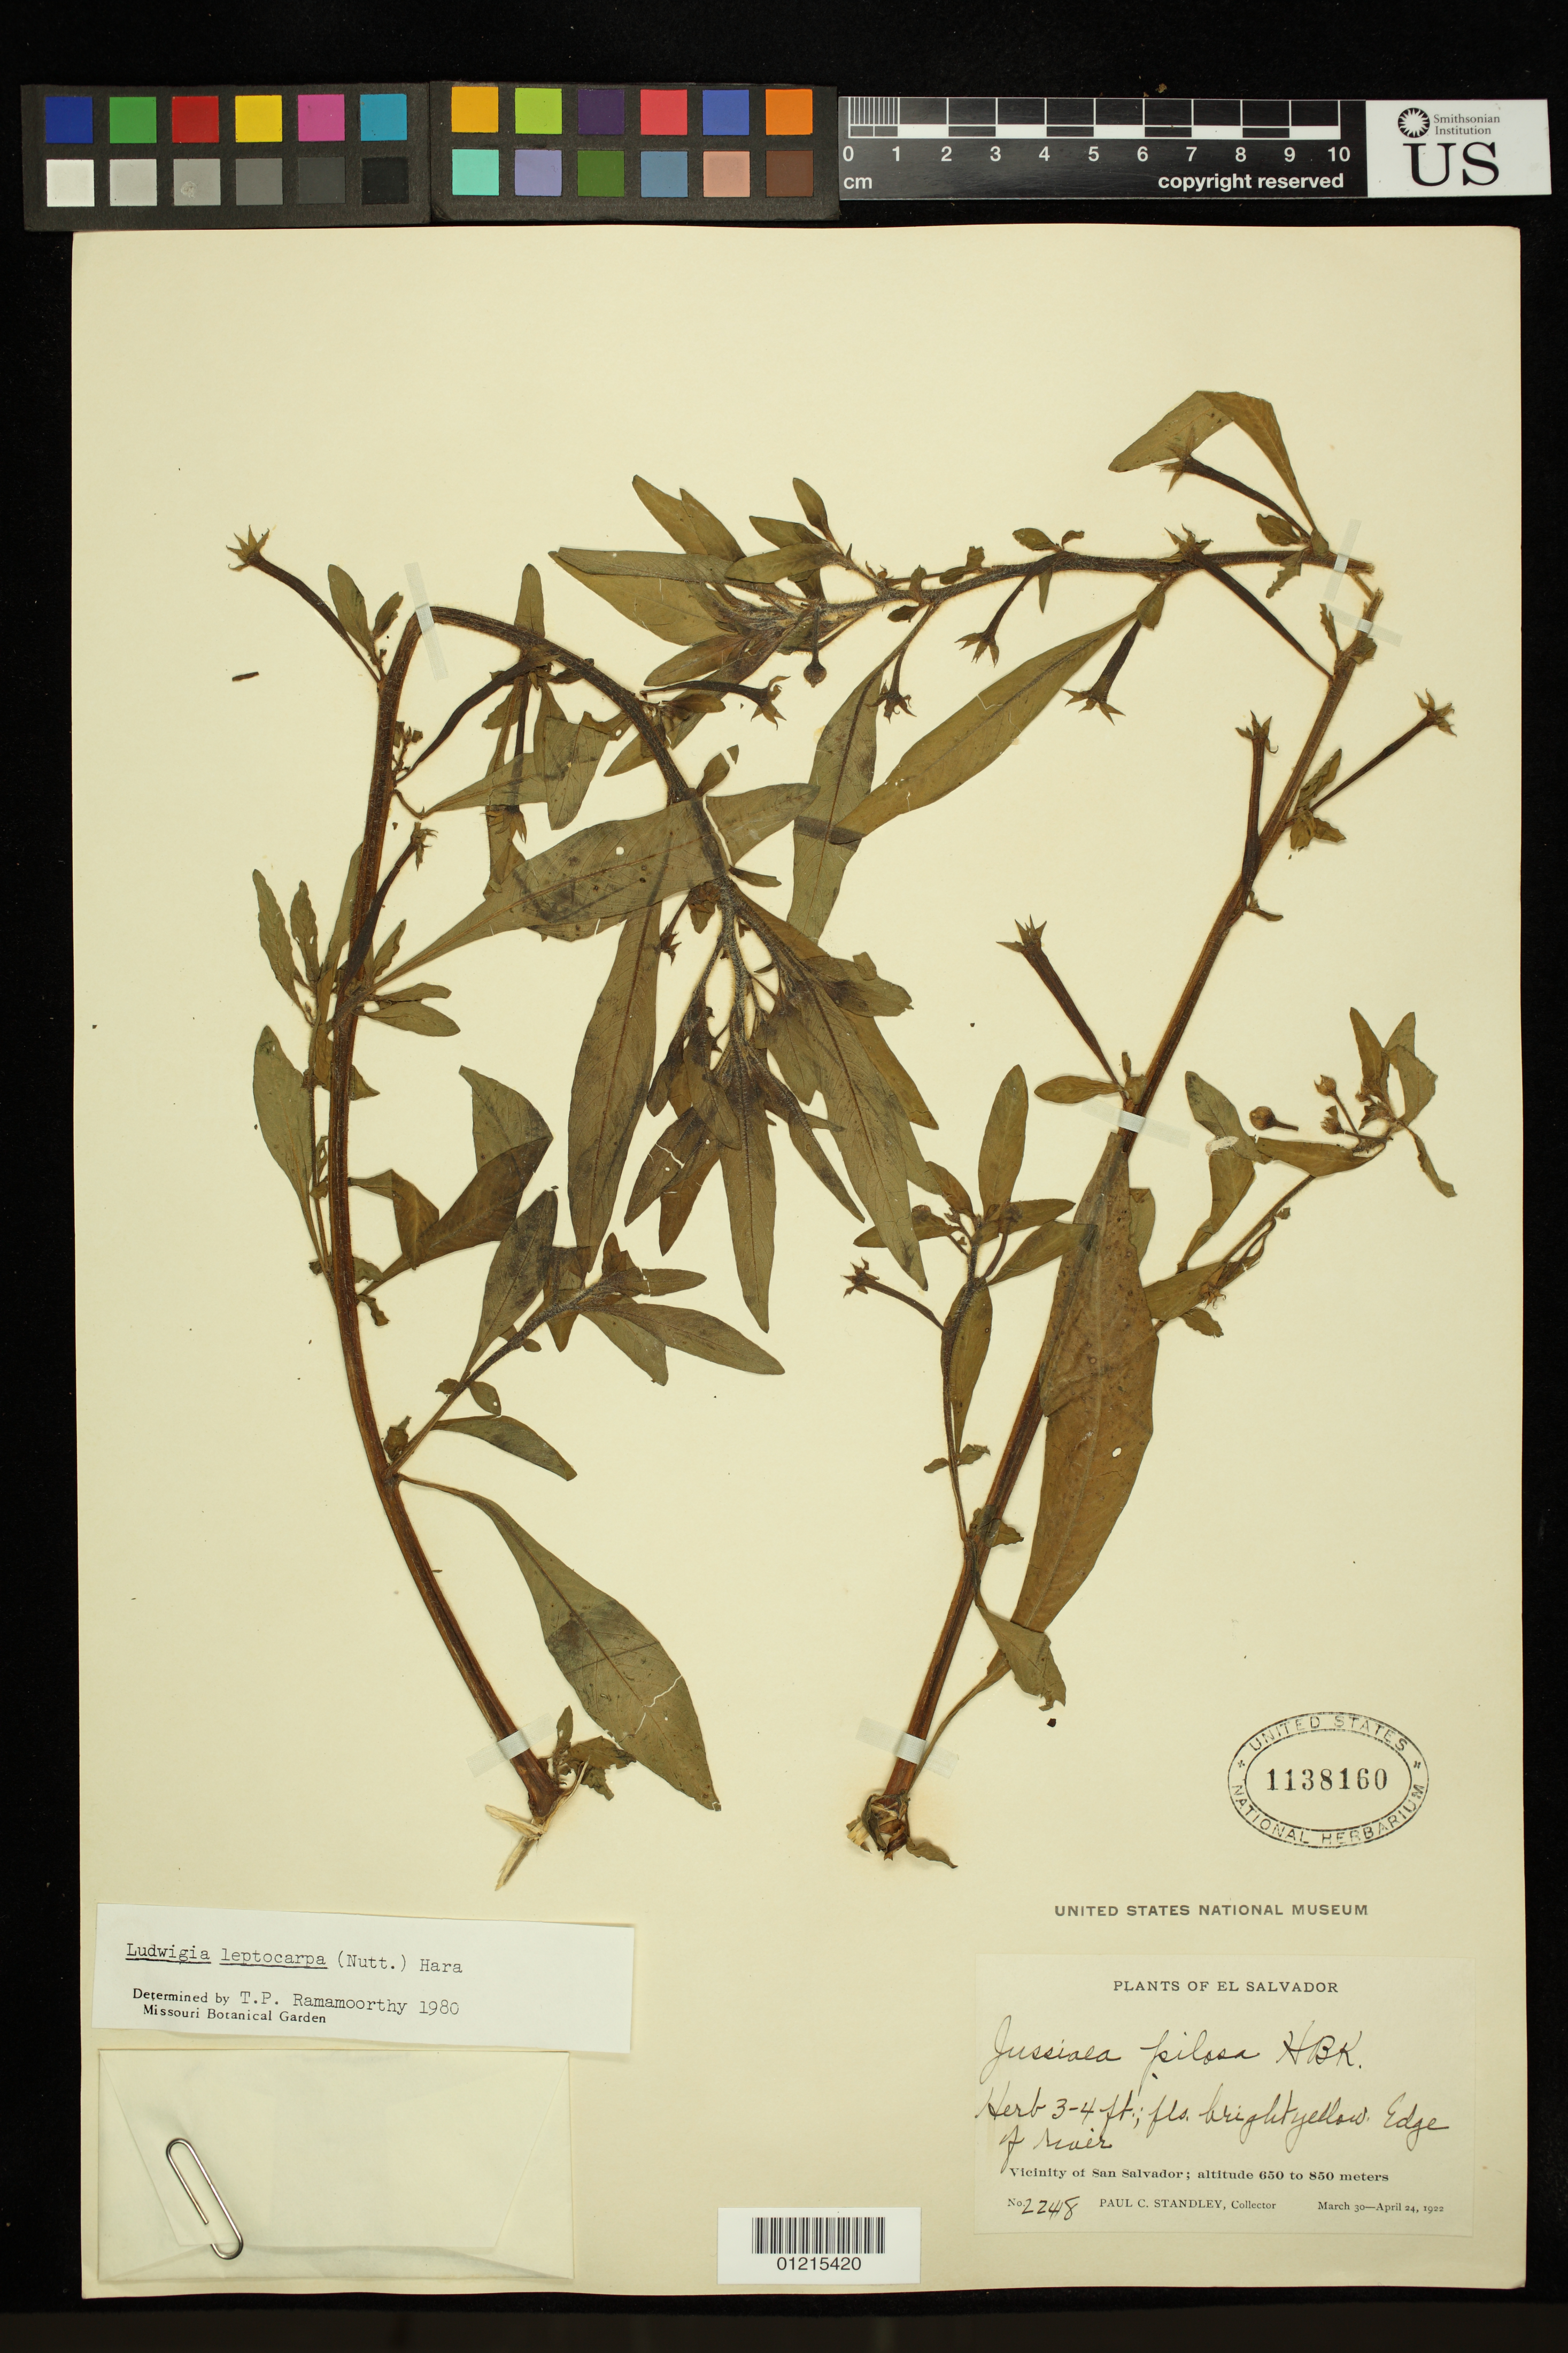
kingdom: Plantae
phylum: Tracheophyta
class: Magnoliopsida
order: Myrtales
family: Onagraceae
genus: Ludwigia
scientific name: Ludwigia leptocarpa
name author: (Nutt.) H. Hara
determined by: Ramamoorthy, T. P.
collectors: P. C. Standley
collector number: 22418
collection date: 1922-03-30/1922-04-24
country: El Salvador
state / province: San Salvador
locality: Vicinity of San Salvador.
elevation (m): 650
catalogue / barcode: US 1138160